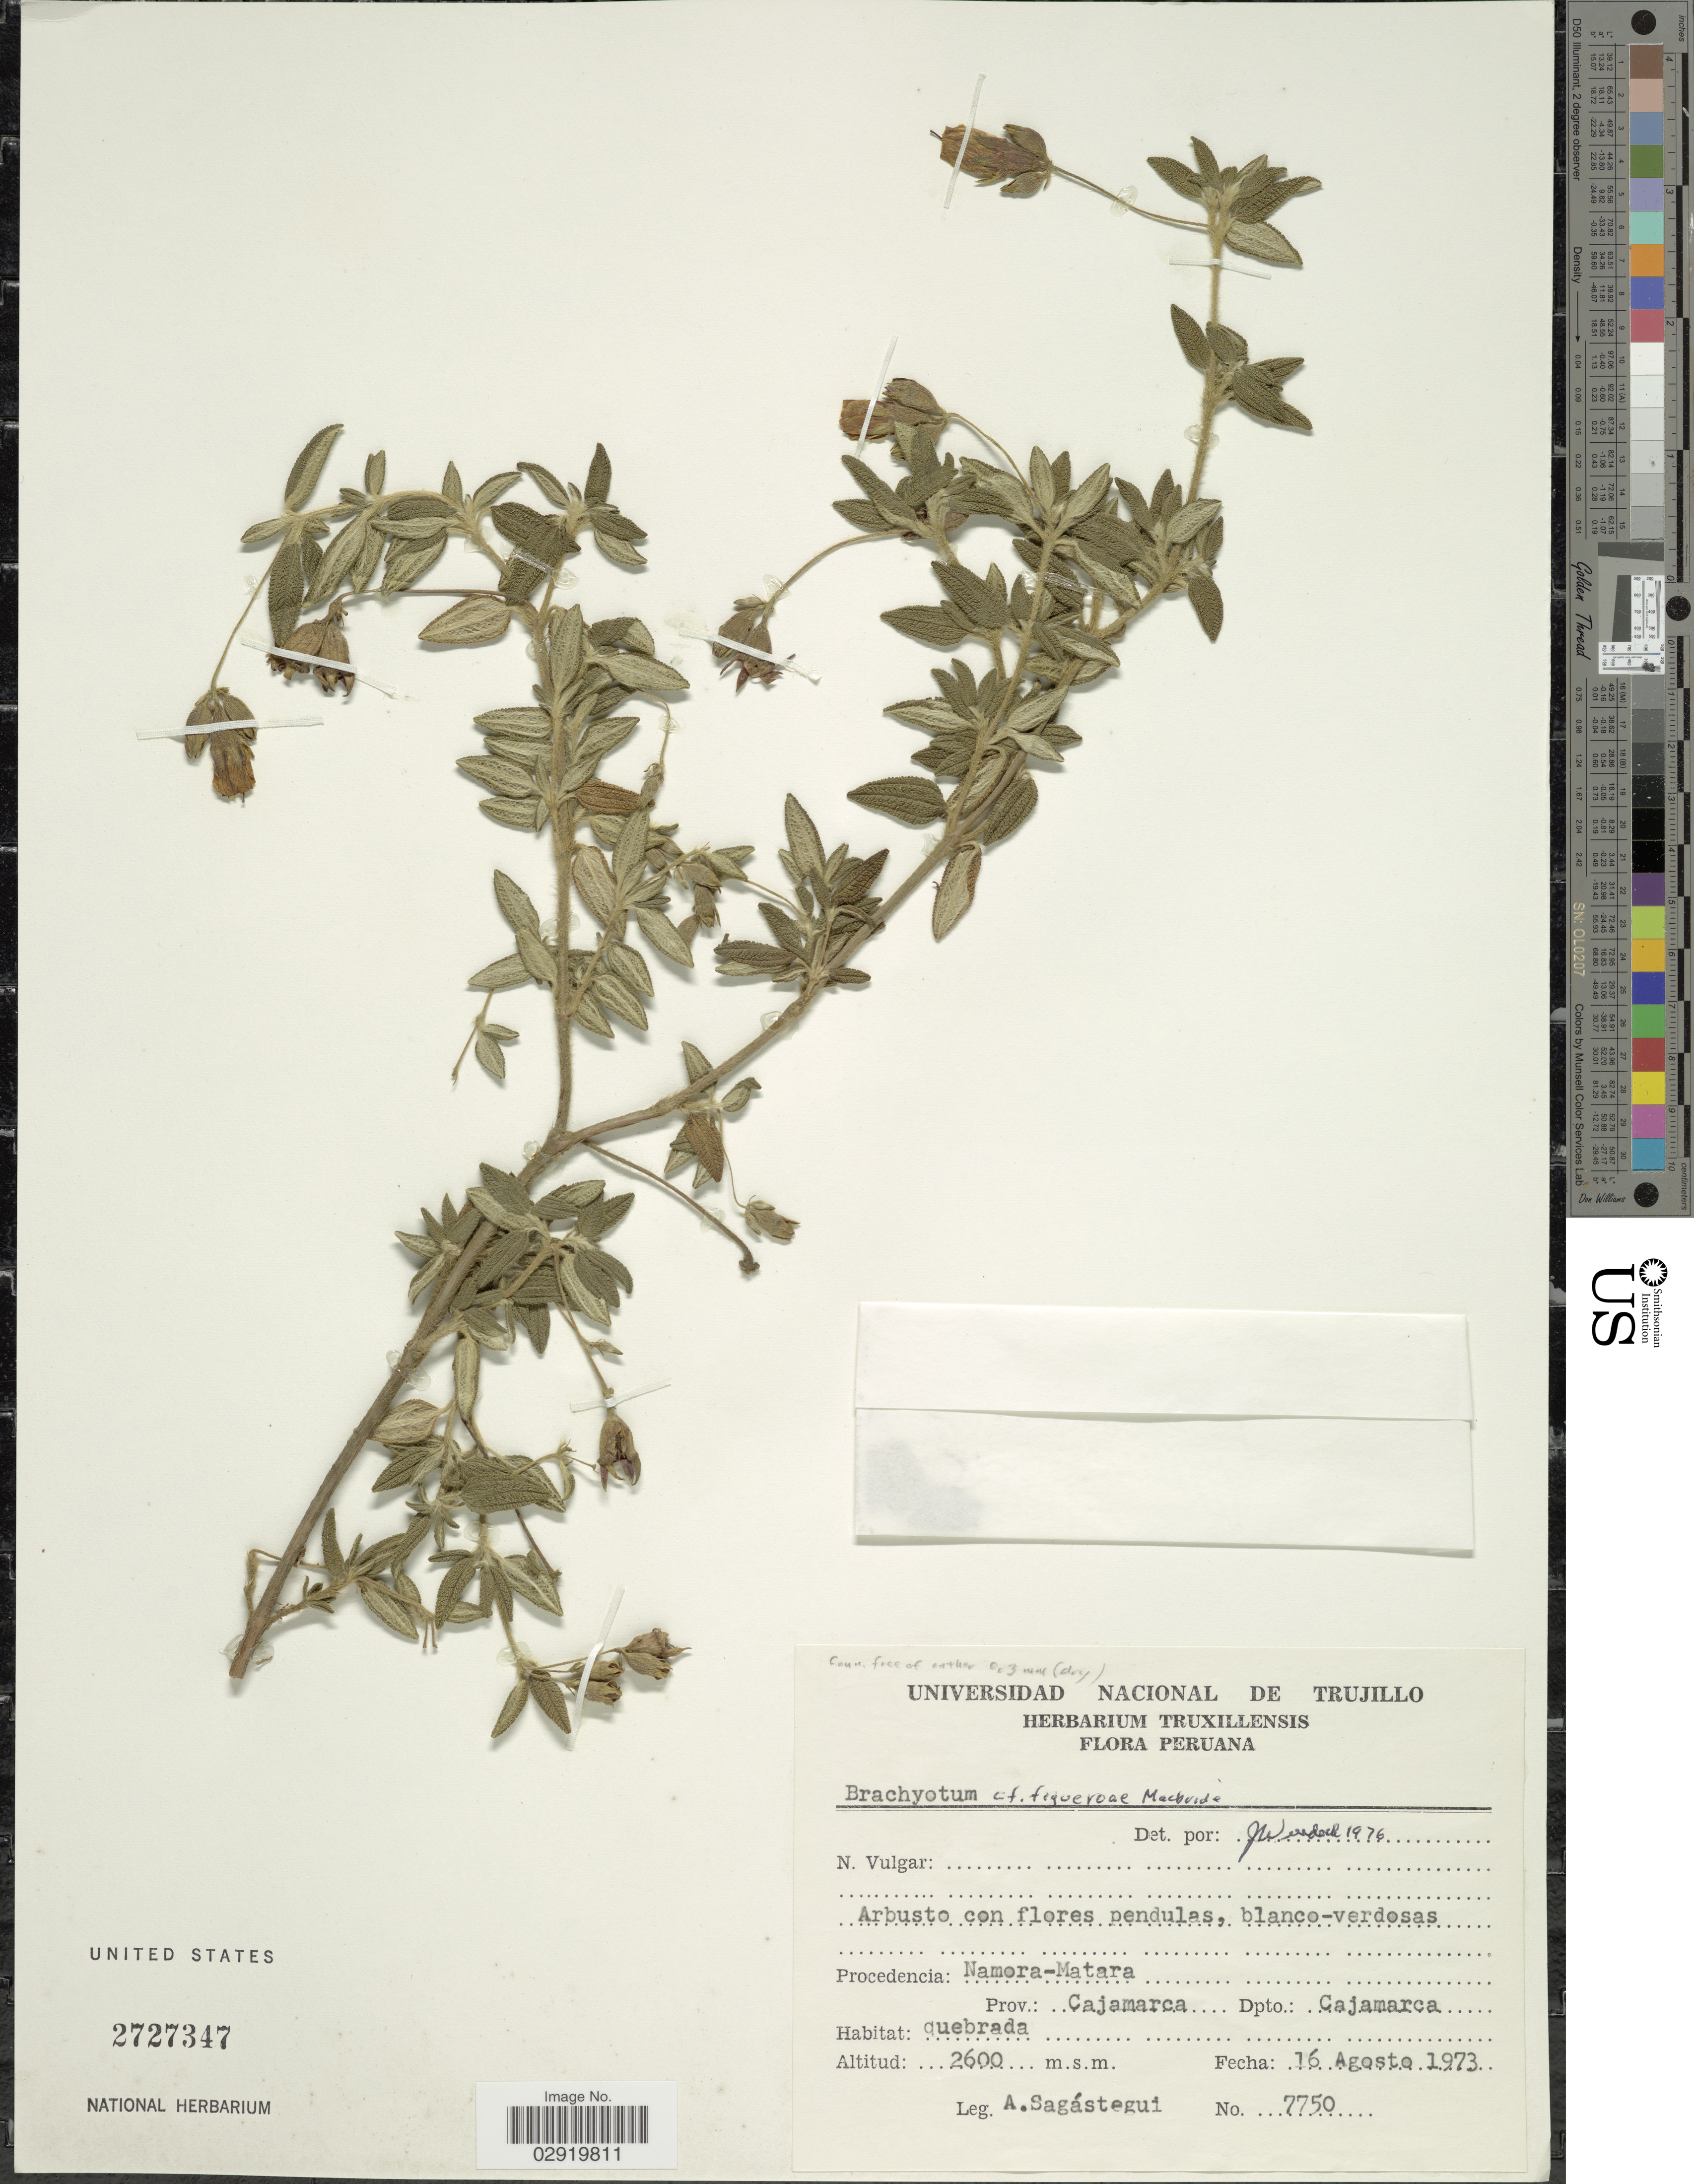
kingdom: Plantae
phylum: Tracheophyta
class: Magnoliopsida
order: Myrtales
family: Melastomataceae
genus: Brachyotum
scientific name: Brachyotum figueroae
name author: J.F. Macbr.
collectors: A. Sagastegui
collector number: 7750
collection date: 1973-08-16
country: Peru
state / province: Cajamarca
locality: Procedencia Namora-Matara. Prov.: Cajamarca. Dpto.: Cajamarca.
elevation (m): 2600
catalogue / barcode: US 2727347